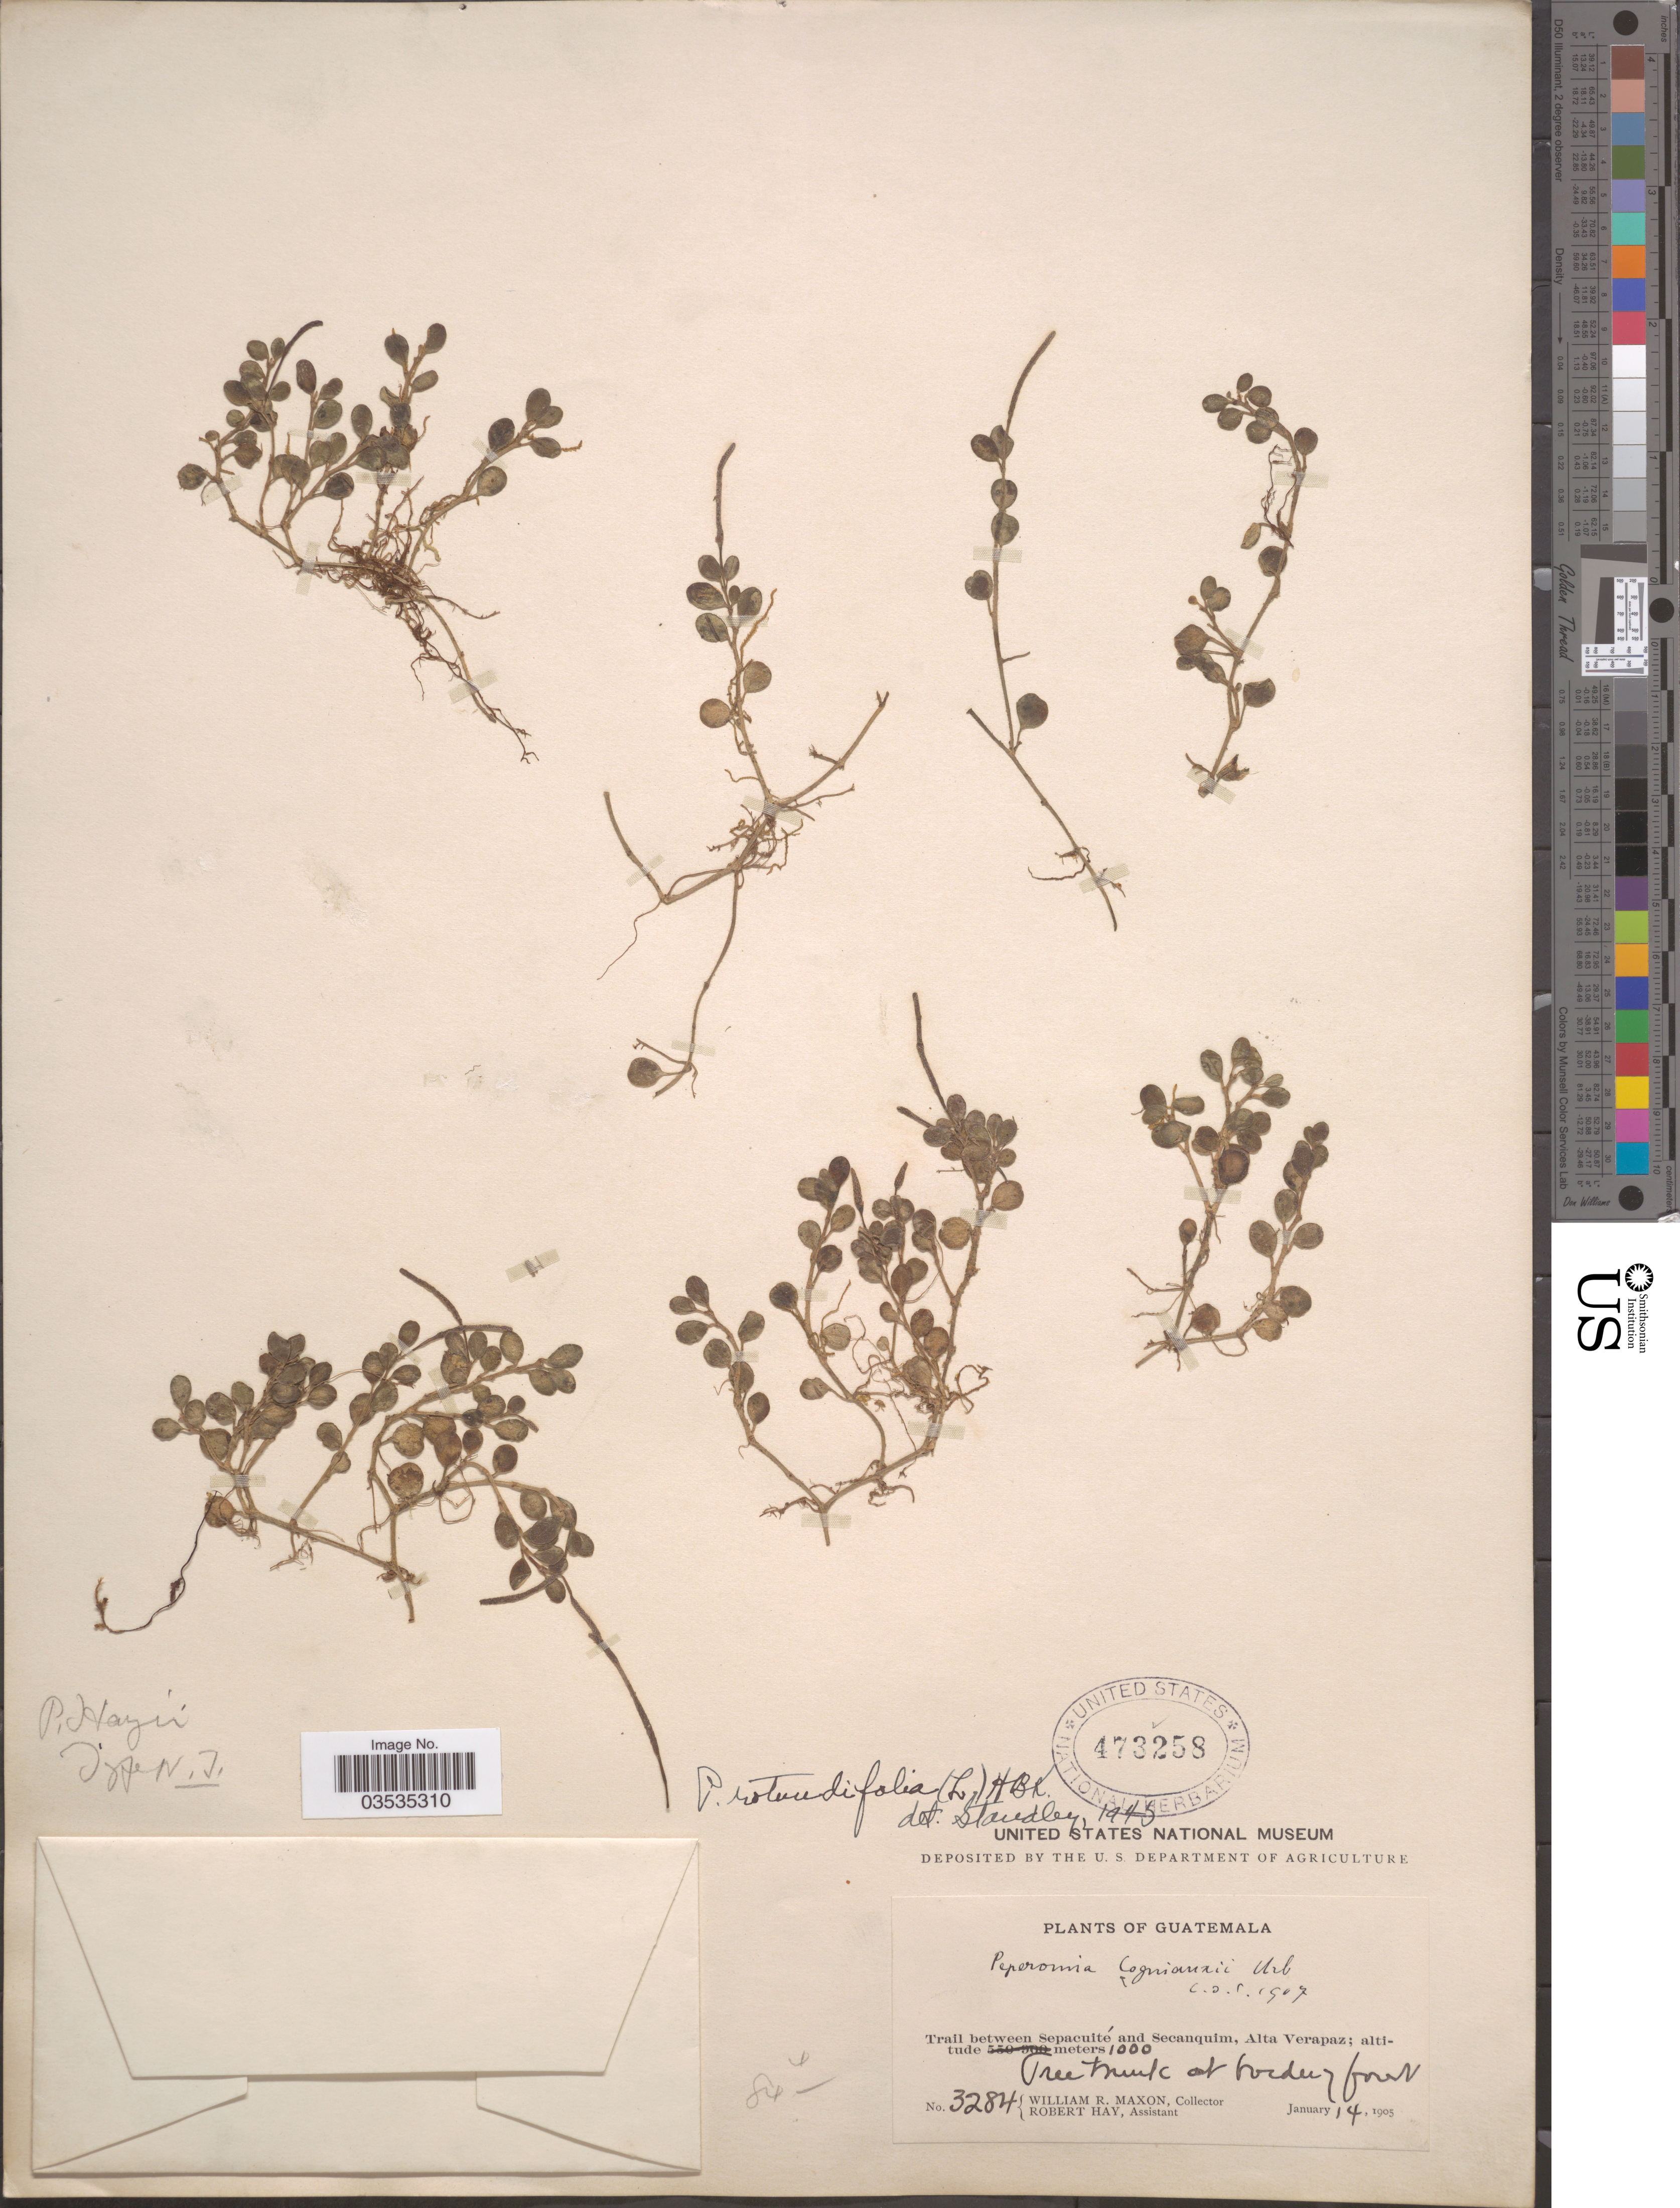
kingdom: Plantae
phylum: Tracheophyta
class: Magnoliopsida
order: Piperales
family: Piperaceae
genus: Peperomia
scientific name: Peperomia matlalucaensis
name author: C. DC.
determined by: Jiménez, José Estaban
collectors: W. R. Maxon & R. Hay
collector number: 3284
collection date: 1905-01-14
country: Guatemala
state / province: Alta Verapaz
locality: Trail between Sepacuité and Secanquim.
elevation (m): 1000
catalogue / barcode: US 473258